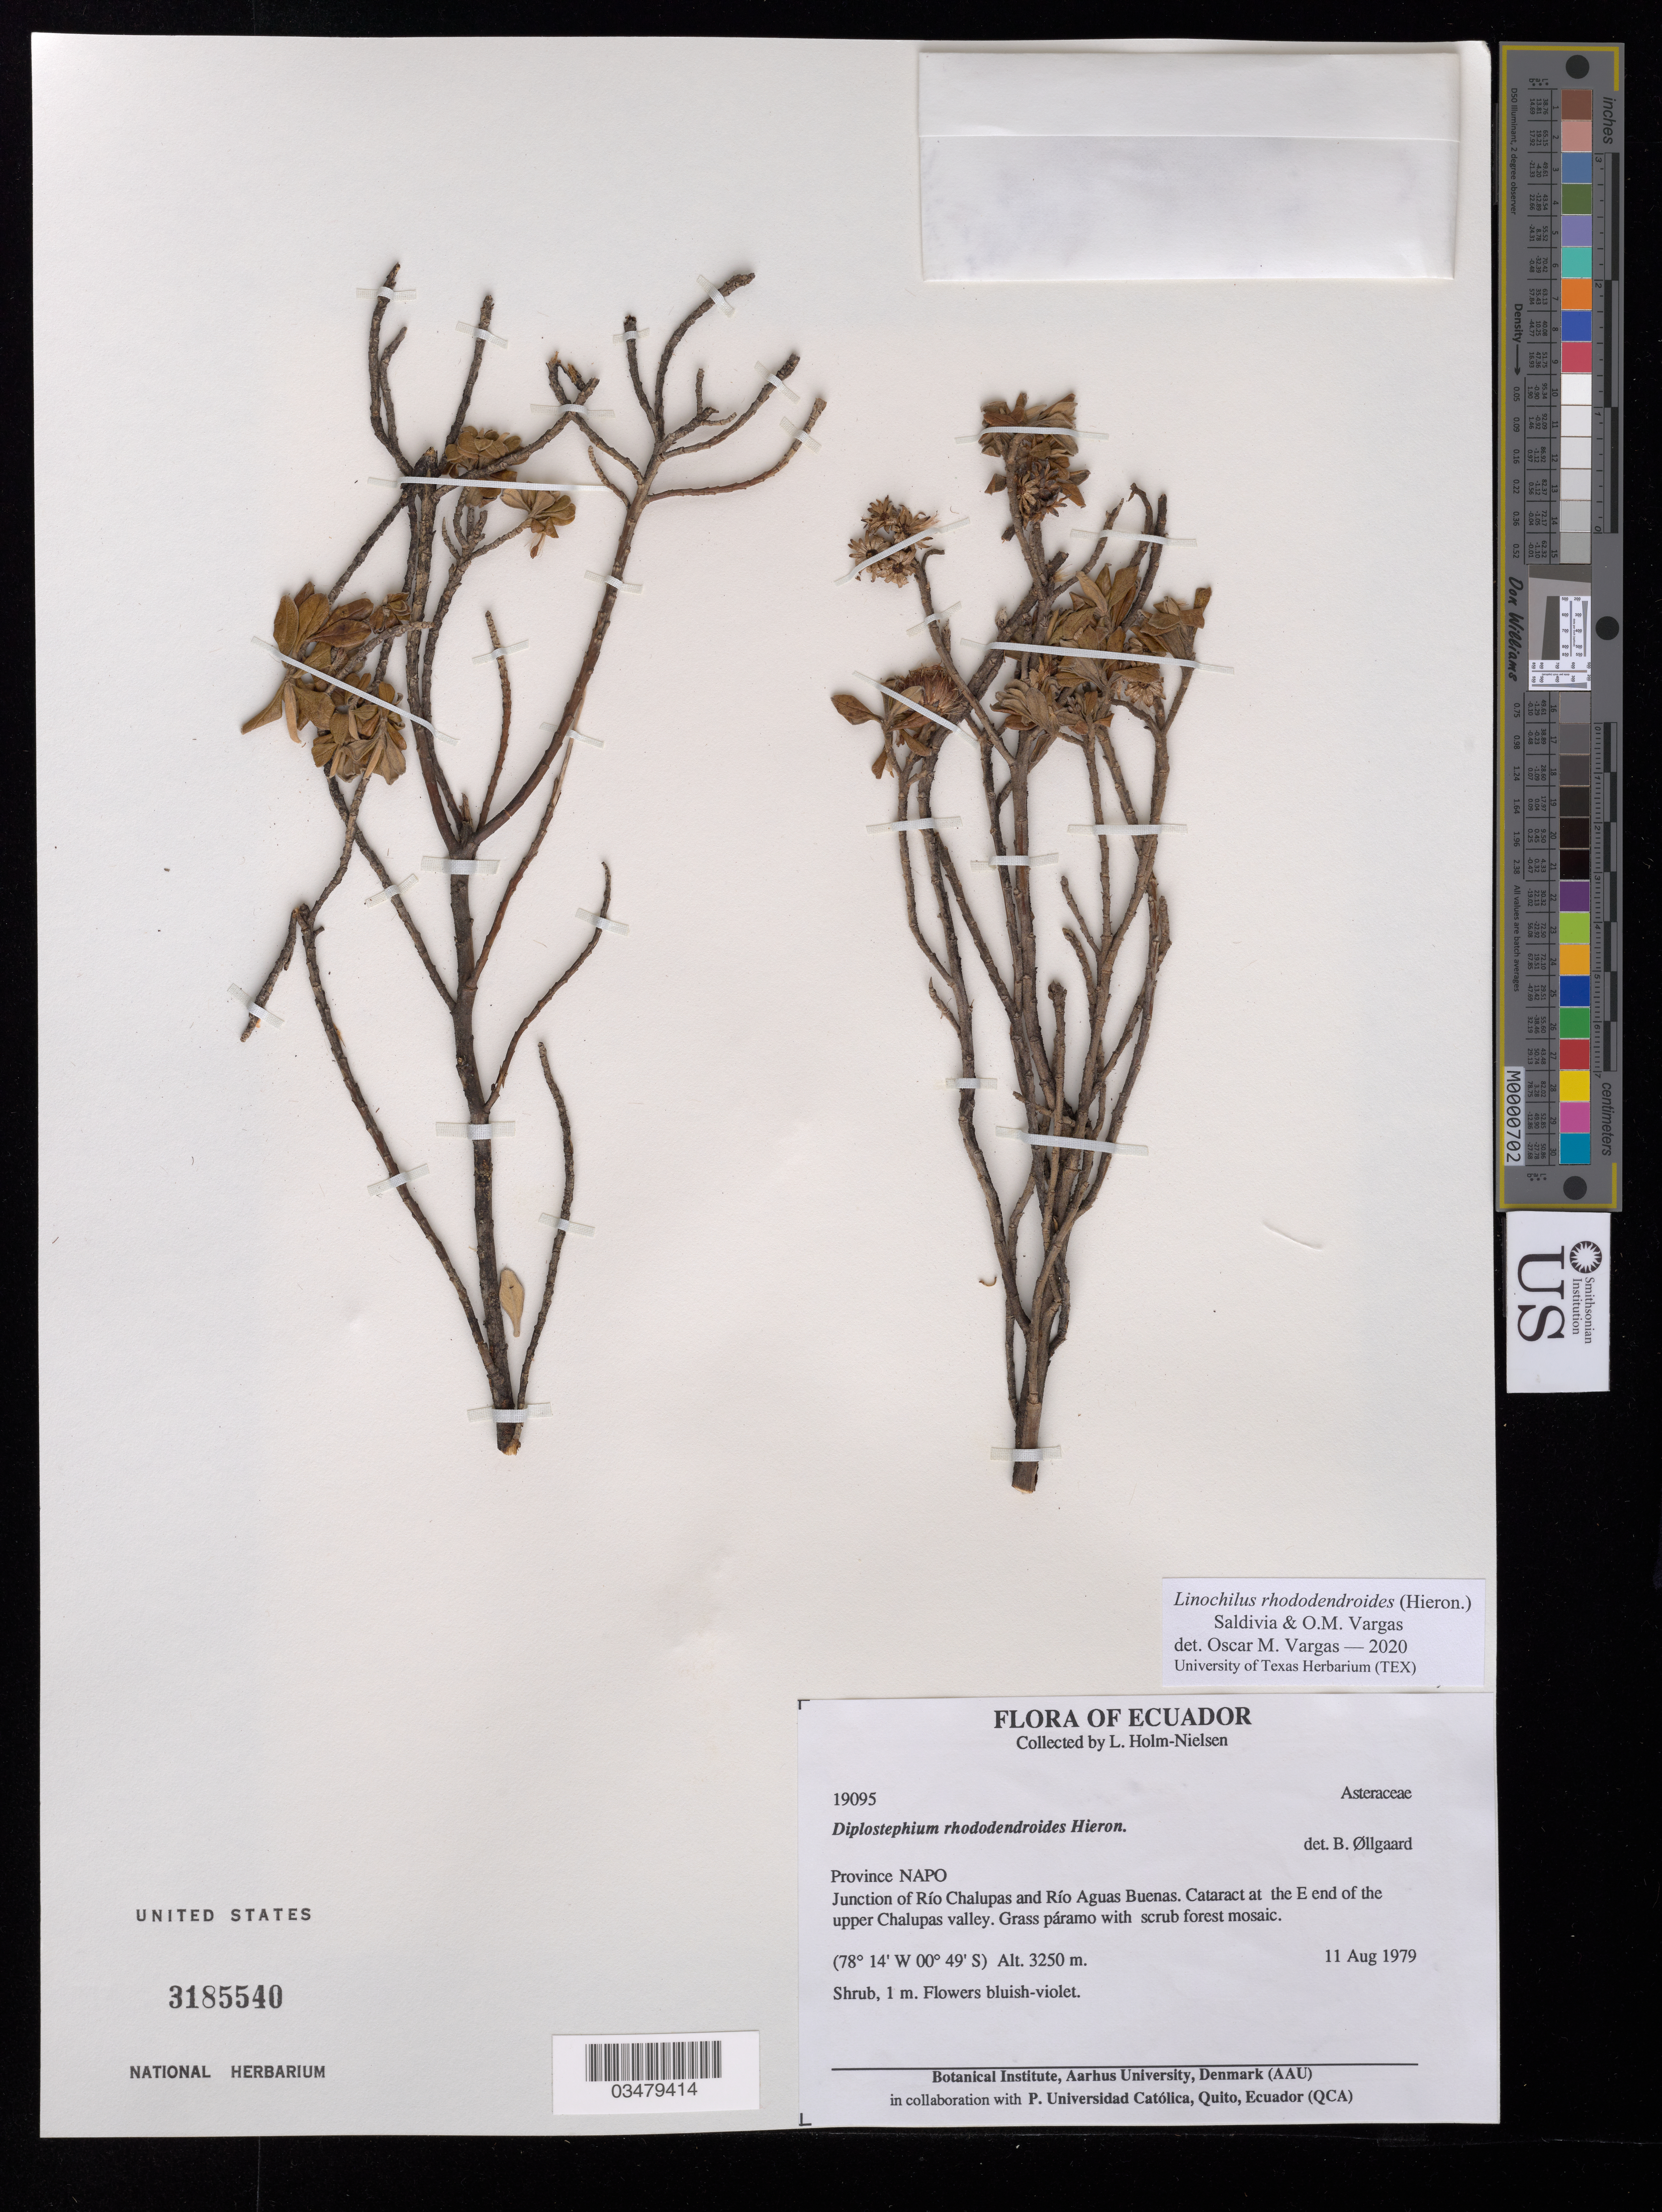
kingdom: Plantae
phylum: Tracheophyta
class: Magnoliopsida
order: Asterales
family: Asteraceae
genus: Linochilus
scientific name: Linochilus rhododendroides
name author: (Hieron.) Saldivia & O.M. Vargas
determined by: Vargas, Oscar M.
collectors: L. Holm-Nielsen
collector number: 19095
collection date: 1979-08-11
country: Ecuador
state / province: Napo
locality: Junction of Río Chalupas and Río Aguas Buenas. Cataract at the E end of the upper Chalupas valley.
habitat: Grass paramo with scrub forest mosaic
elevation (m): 3250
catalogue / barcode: US 3185540